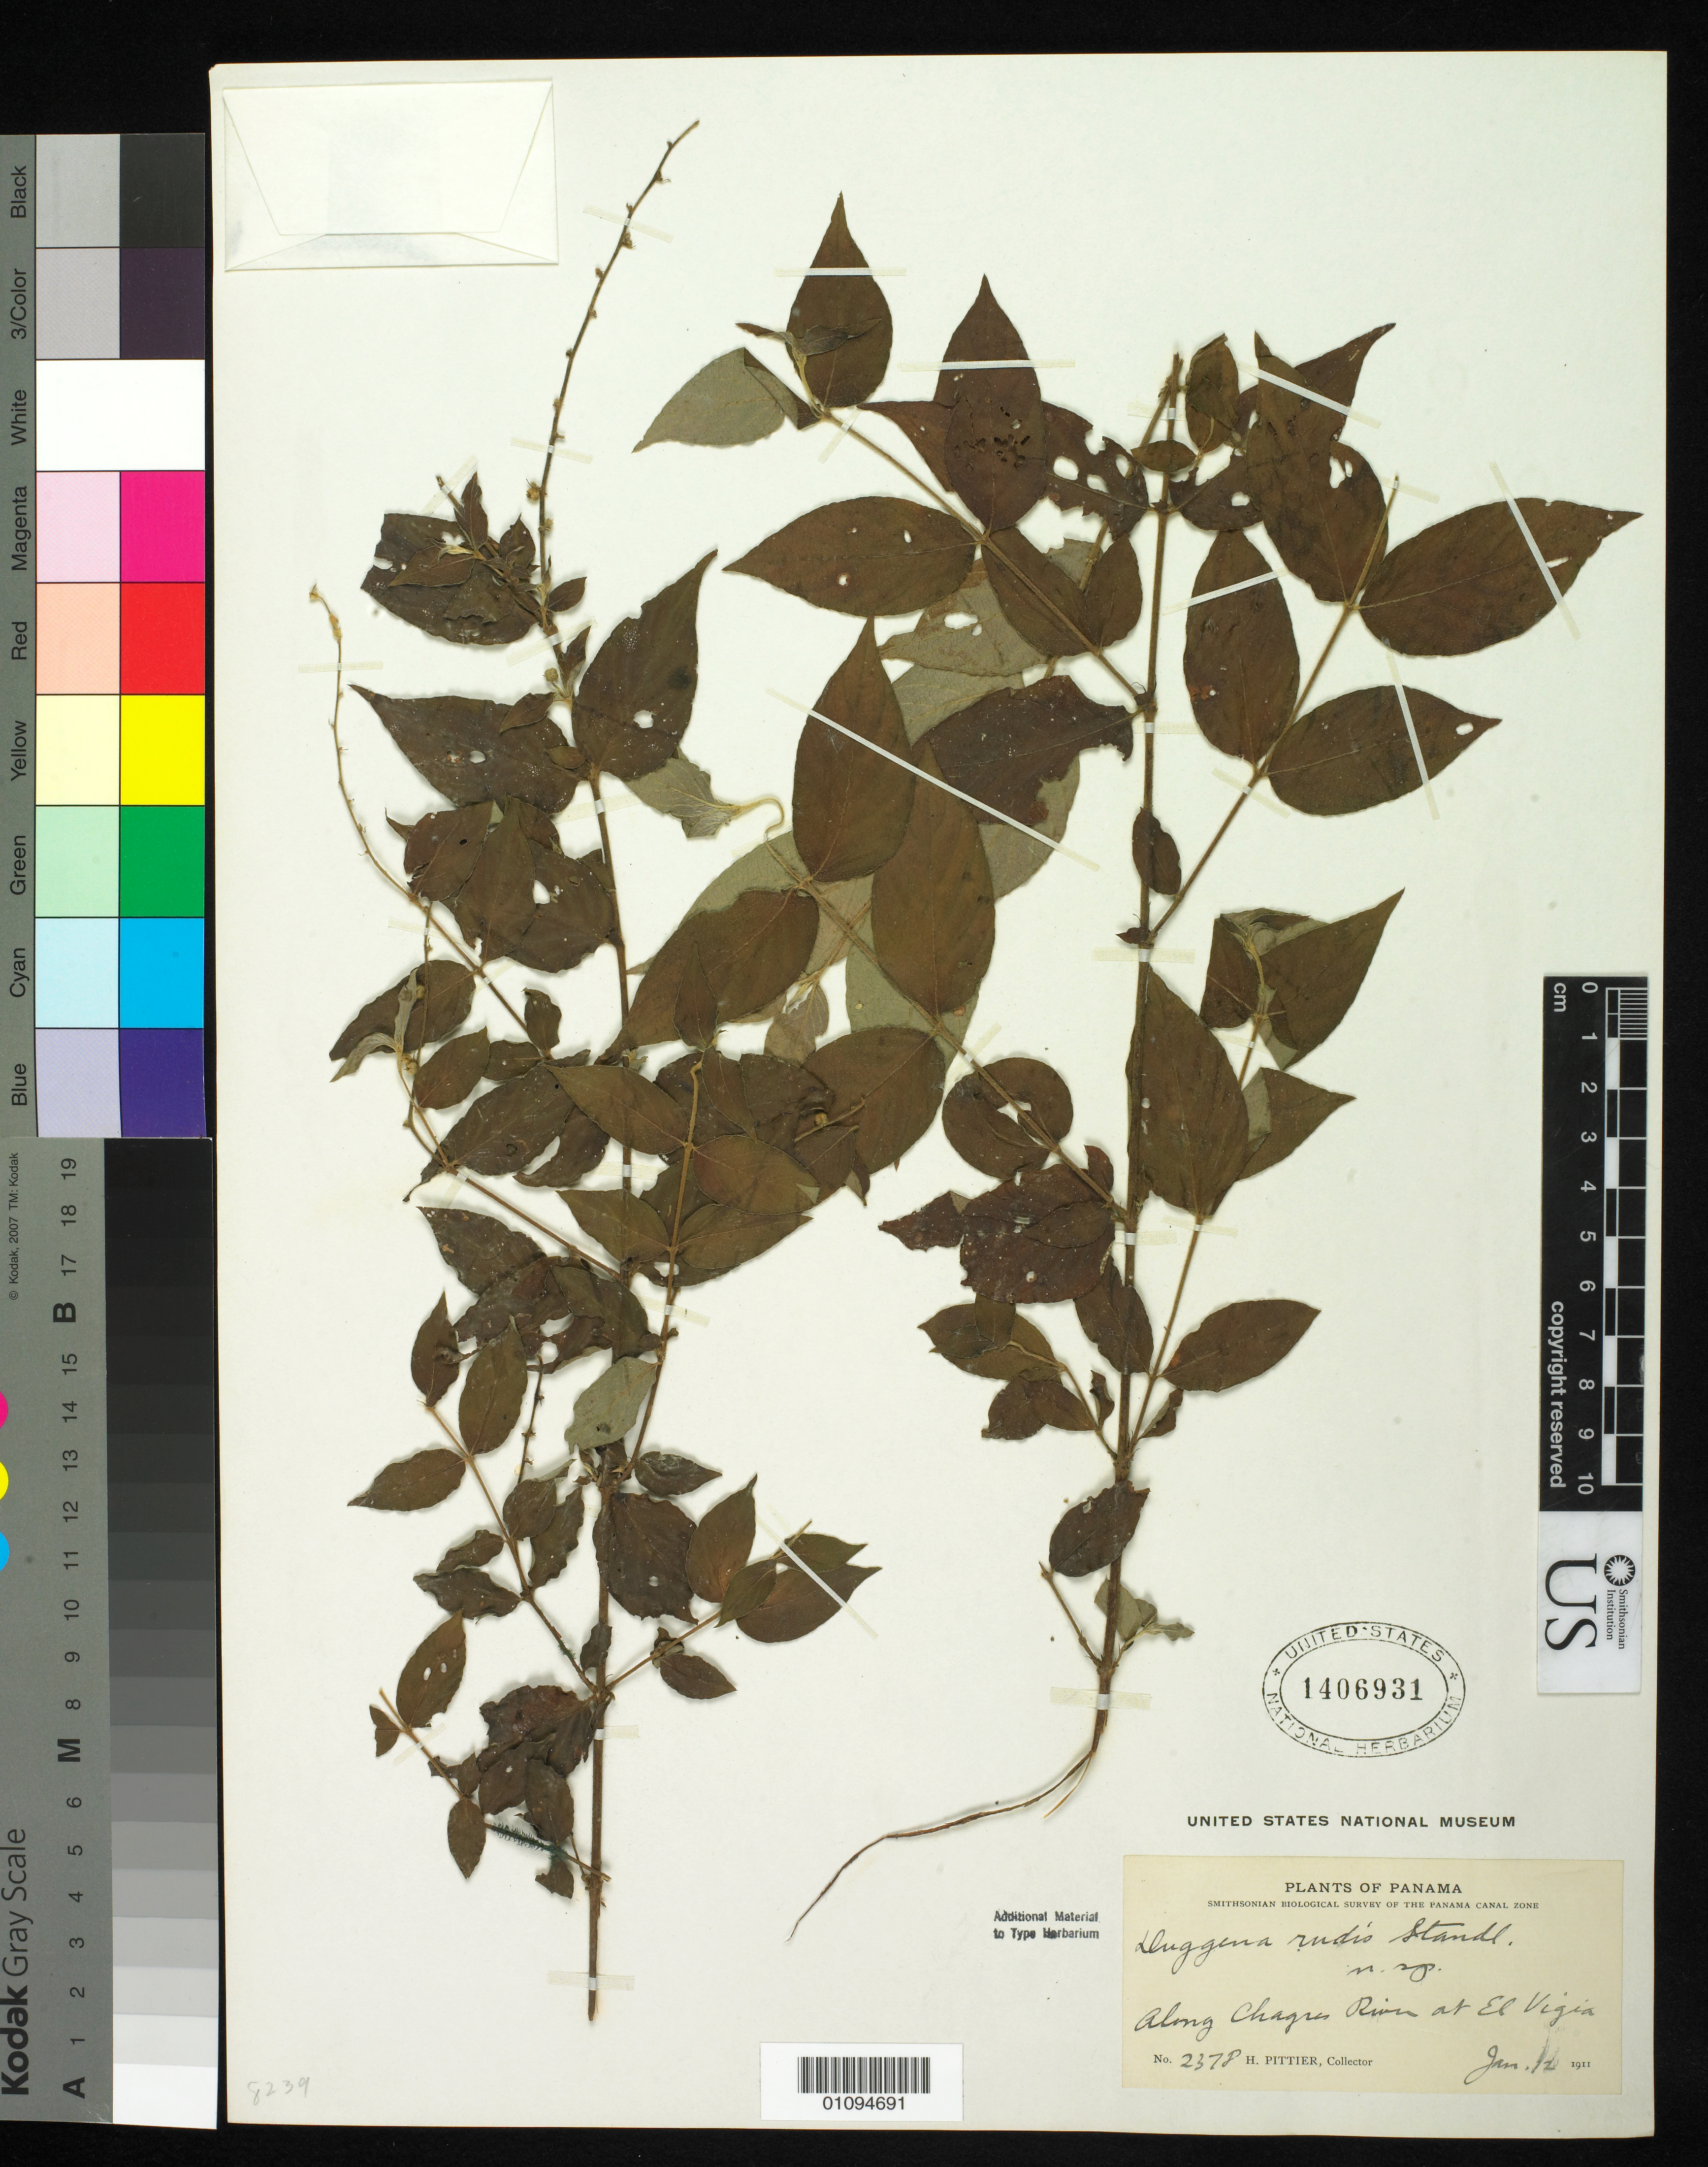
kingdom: Plantae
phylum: Tracheophyta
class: Magnoliopsida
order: Gentianales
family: Rubiaceae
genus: Duggena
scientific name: Duggena rudis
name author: Standl.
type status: Isotype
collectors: H. F. Pittier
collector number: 2378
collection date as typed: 12 Jan 1911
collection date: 1911-01-12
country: Panama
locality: Along the Chagres River, near El Vigia.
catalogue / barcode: US 1406931